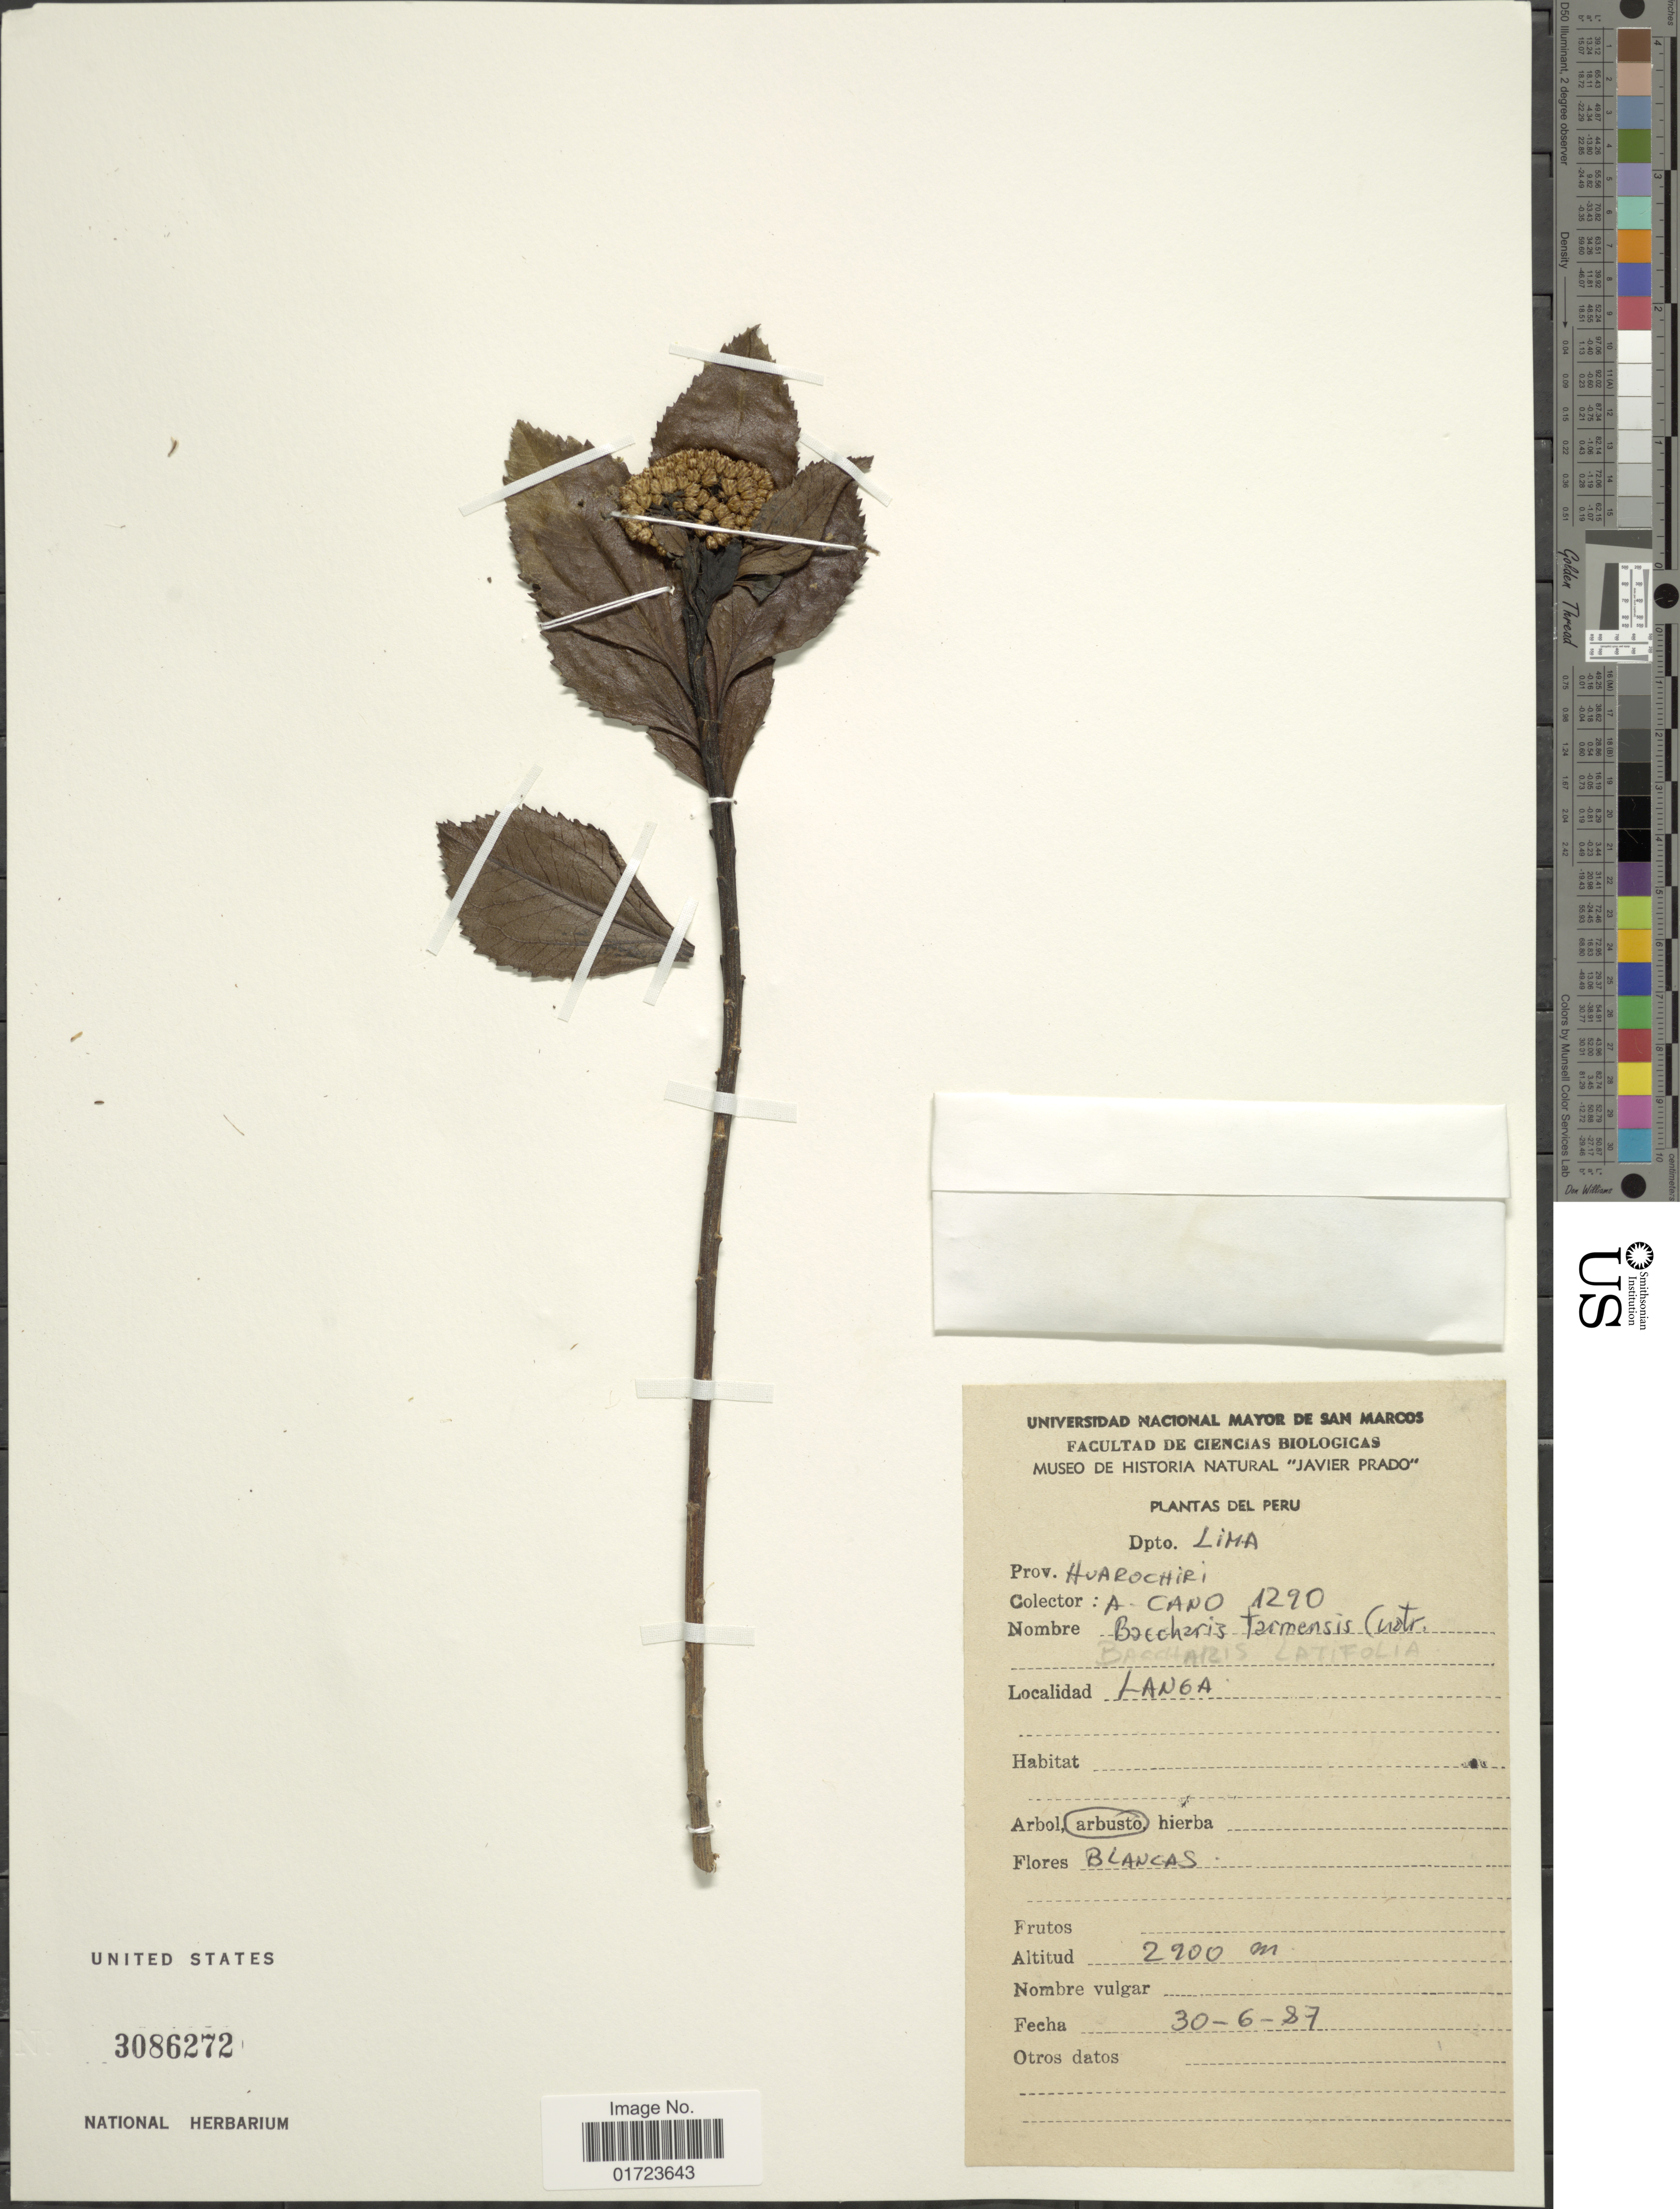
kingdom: Plantae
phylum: Tracheophyta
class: Magnoliopsida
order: Asterales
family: Asteraceae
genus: Baccharis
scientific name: Baccharis tarmensis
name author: Cuatrec.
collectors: A. Cano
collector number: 1290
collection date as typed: Transcribed d/m/y: 30/6/87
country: Peru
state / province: Lima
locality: Langa. Dptp. Lima.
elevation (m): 2900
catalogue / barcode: US 3086272